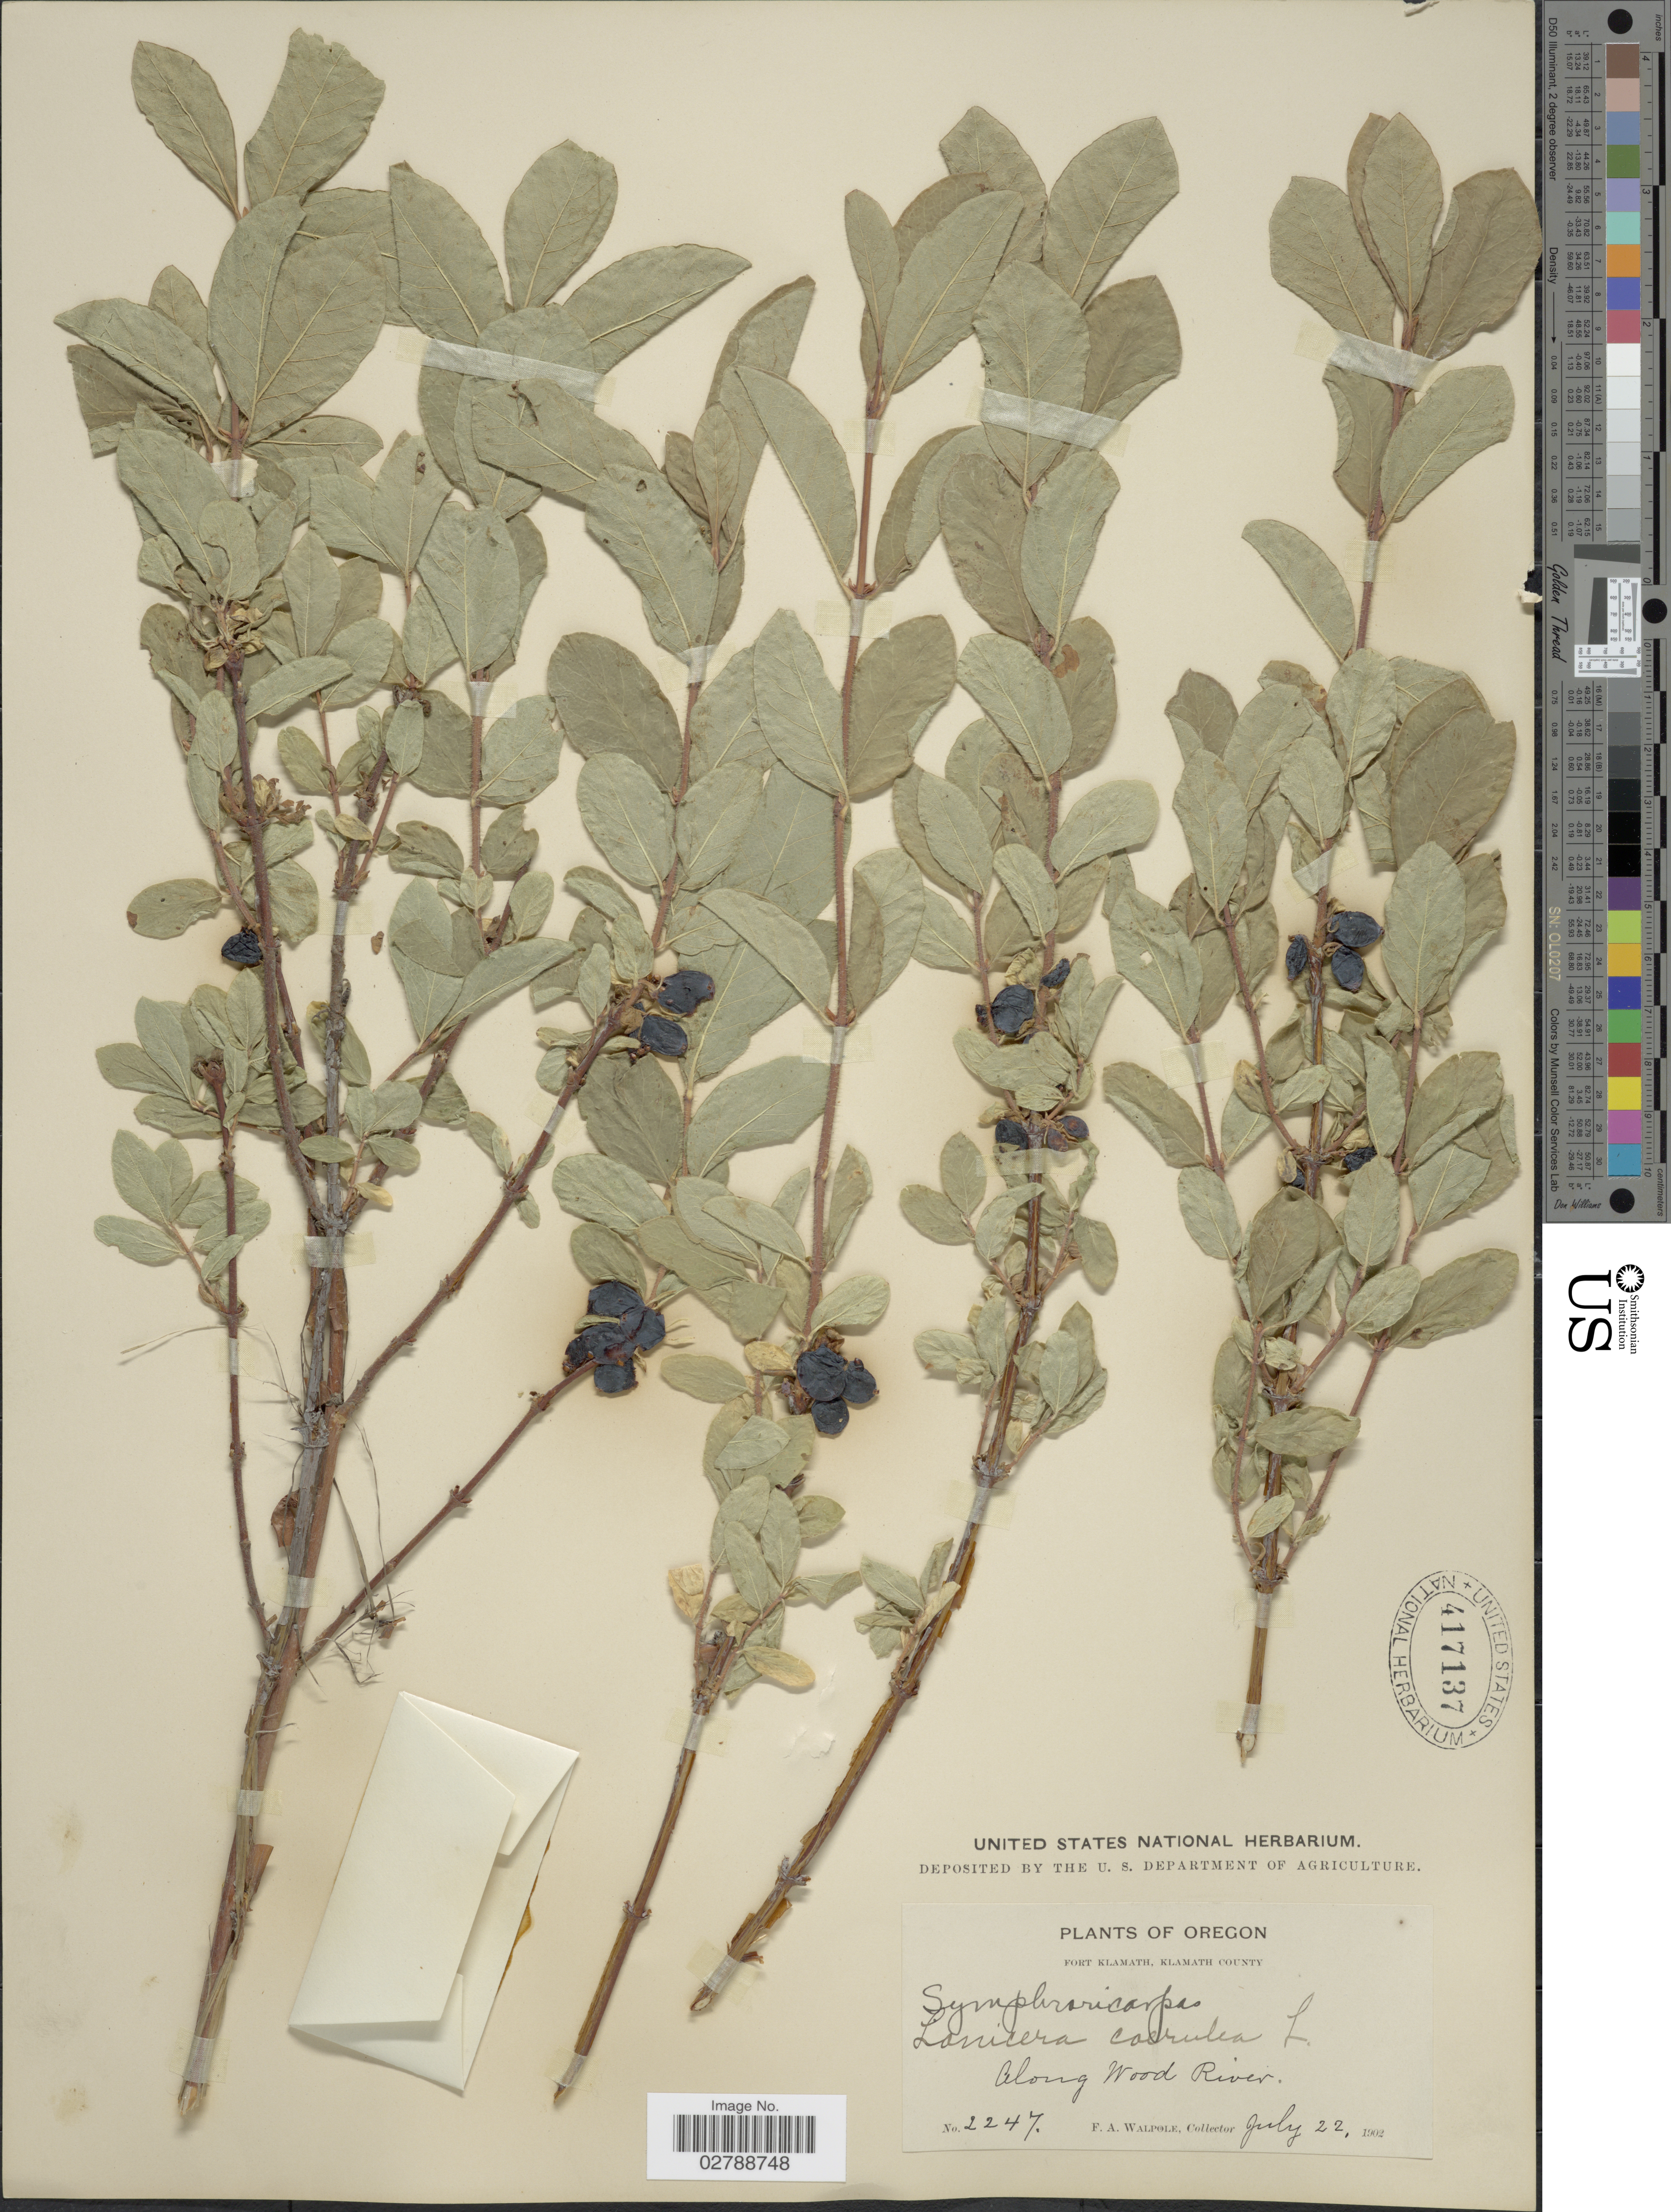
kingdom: Plantae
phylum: Tracheophyta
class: Magnoliopsida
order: Dipsacales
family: Caprifoliaceae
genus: Lonicera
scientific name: Lonicera caerulea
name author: L.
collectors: F. Walpole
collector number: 2247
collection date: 1902-07-22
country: United States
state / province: Oregon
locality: Fort Klamath, Klamath County. Along Wood River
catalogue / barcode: US 417137